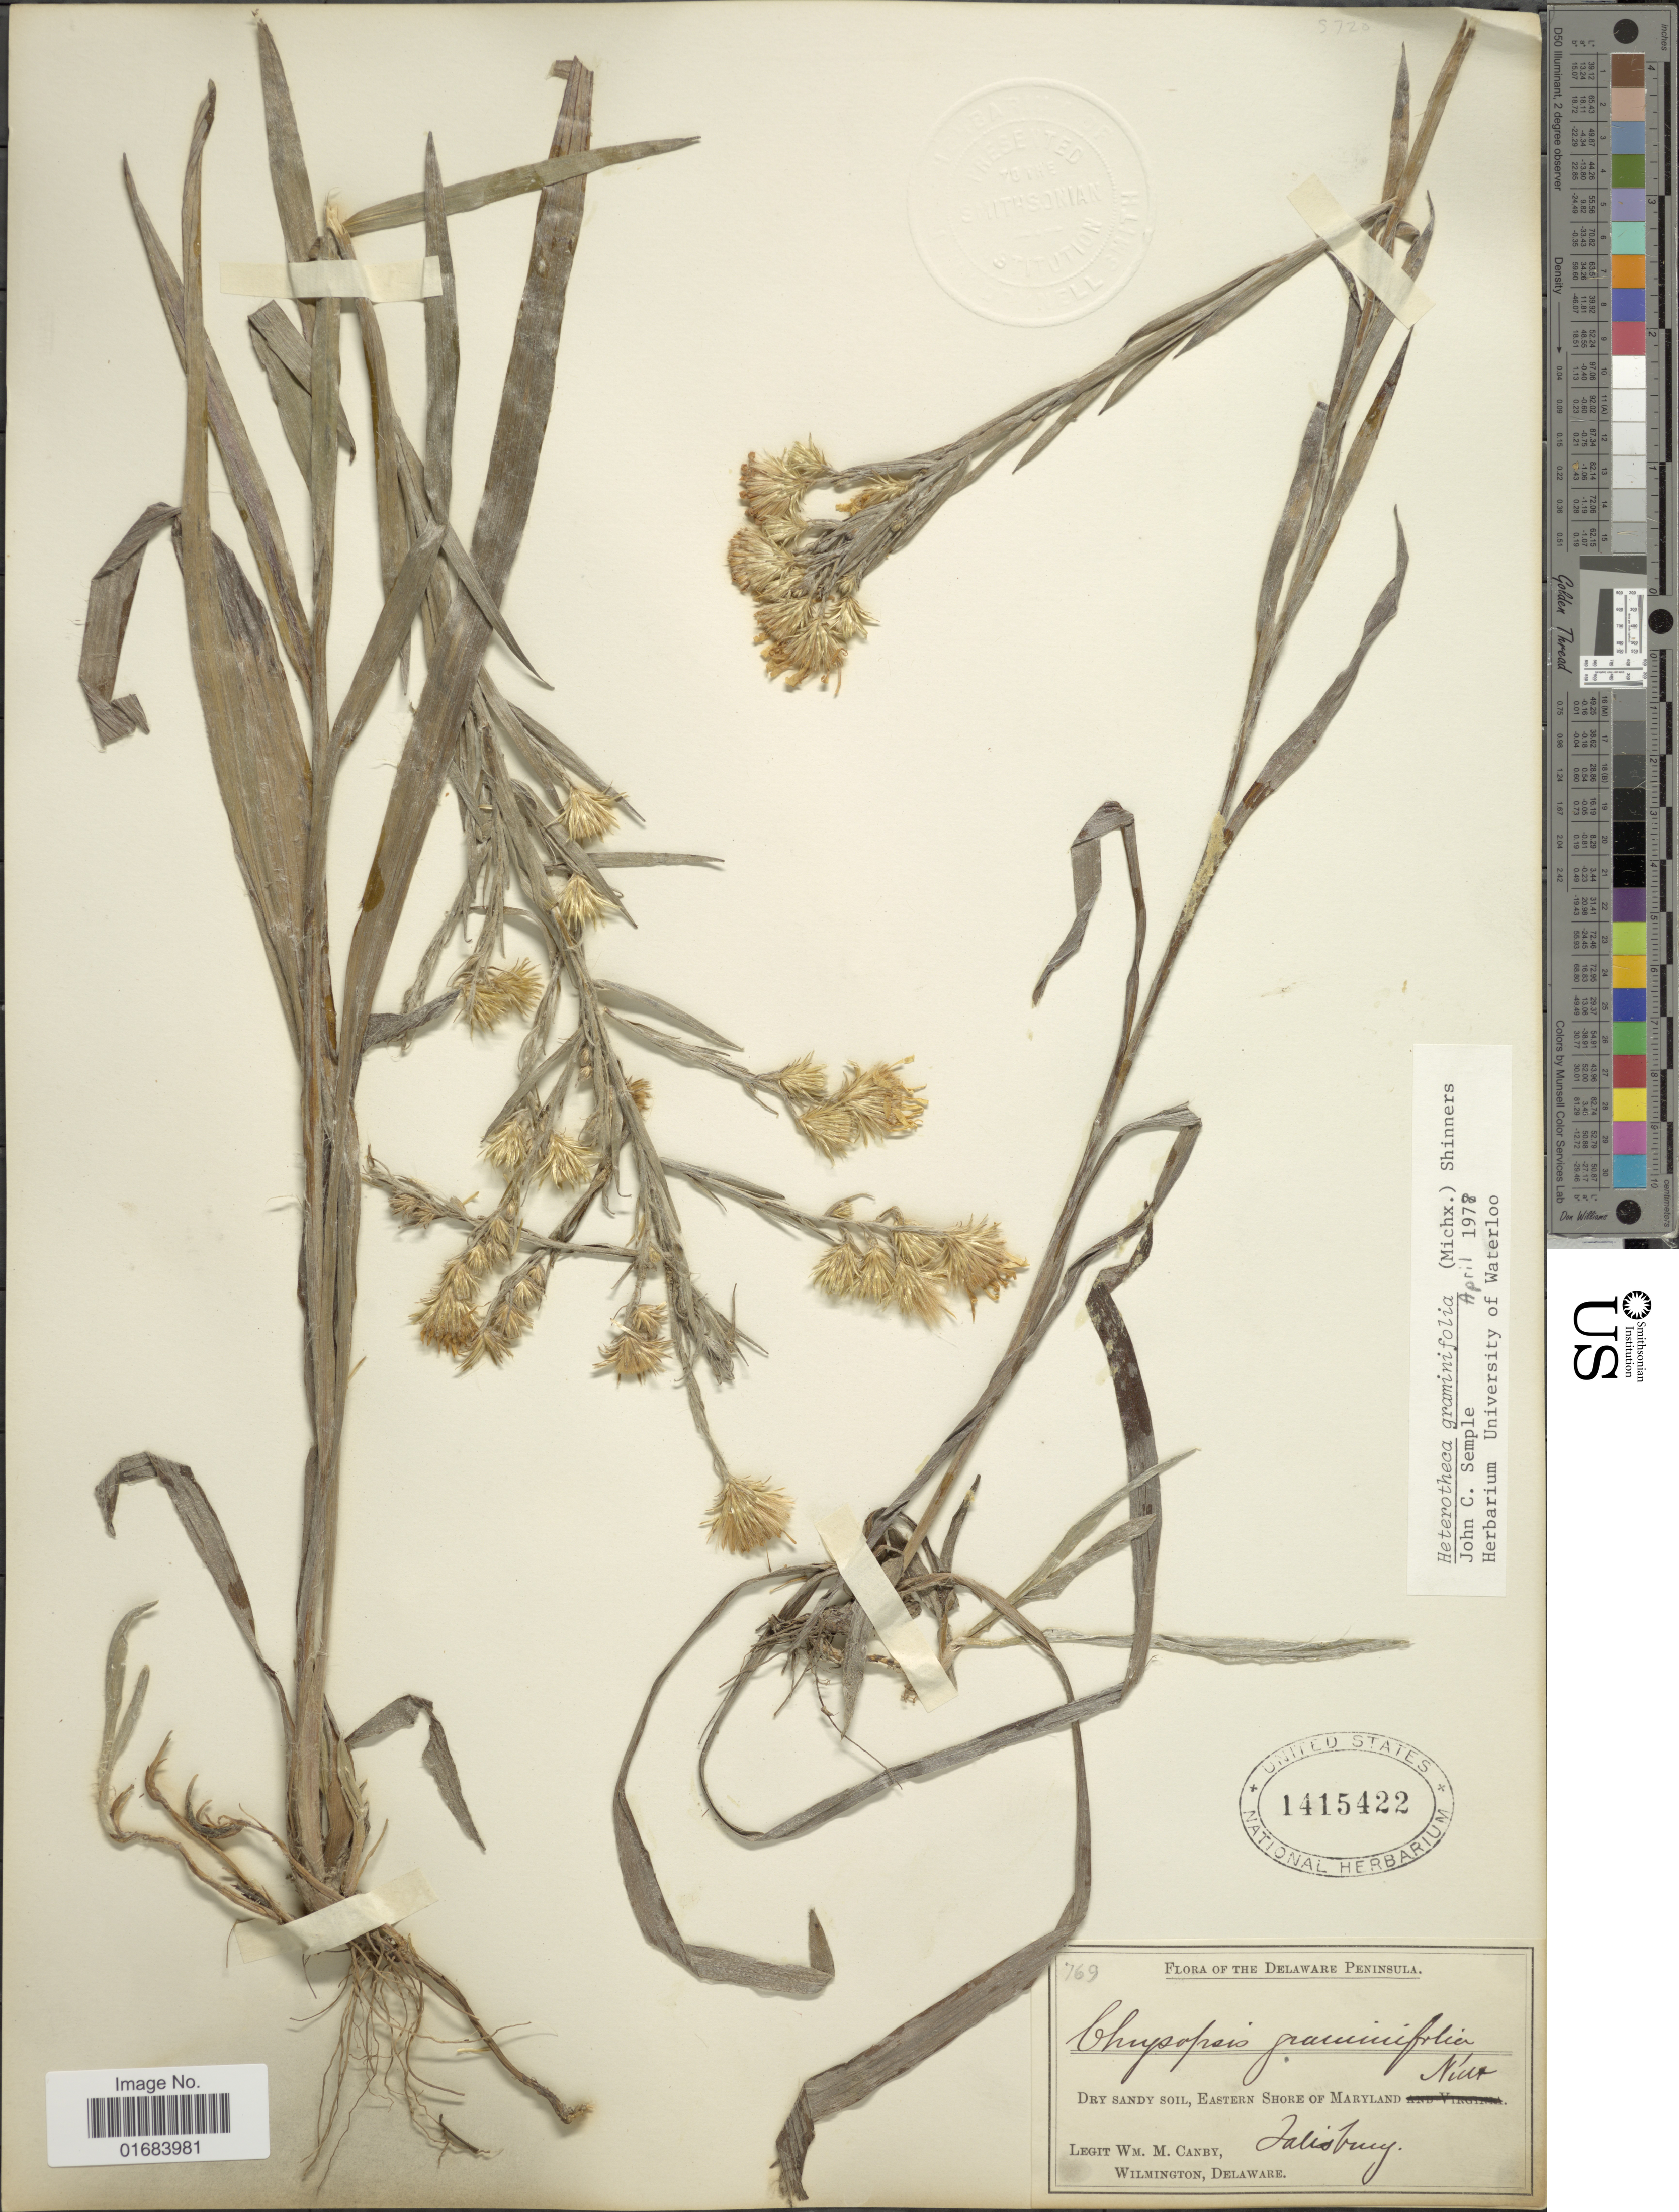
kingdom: Plantae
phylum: Tracheophyta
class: Magnoliopsida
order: Asterales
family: Asteraceae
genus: Pityopsis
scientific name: Pityopsis graminifolia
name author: (Michx.) Nutt.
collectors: W. M. Canby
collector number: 769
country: United States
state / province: Maryland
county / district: Wicomico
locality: The Delaware Peninsula, Eastern Shore of Maryland, Salisbury.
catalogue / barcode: US 1415422